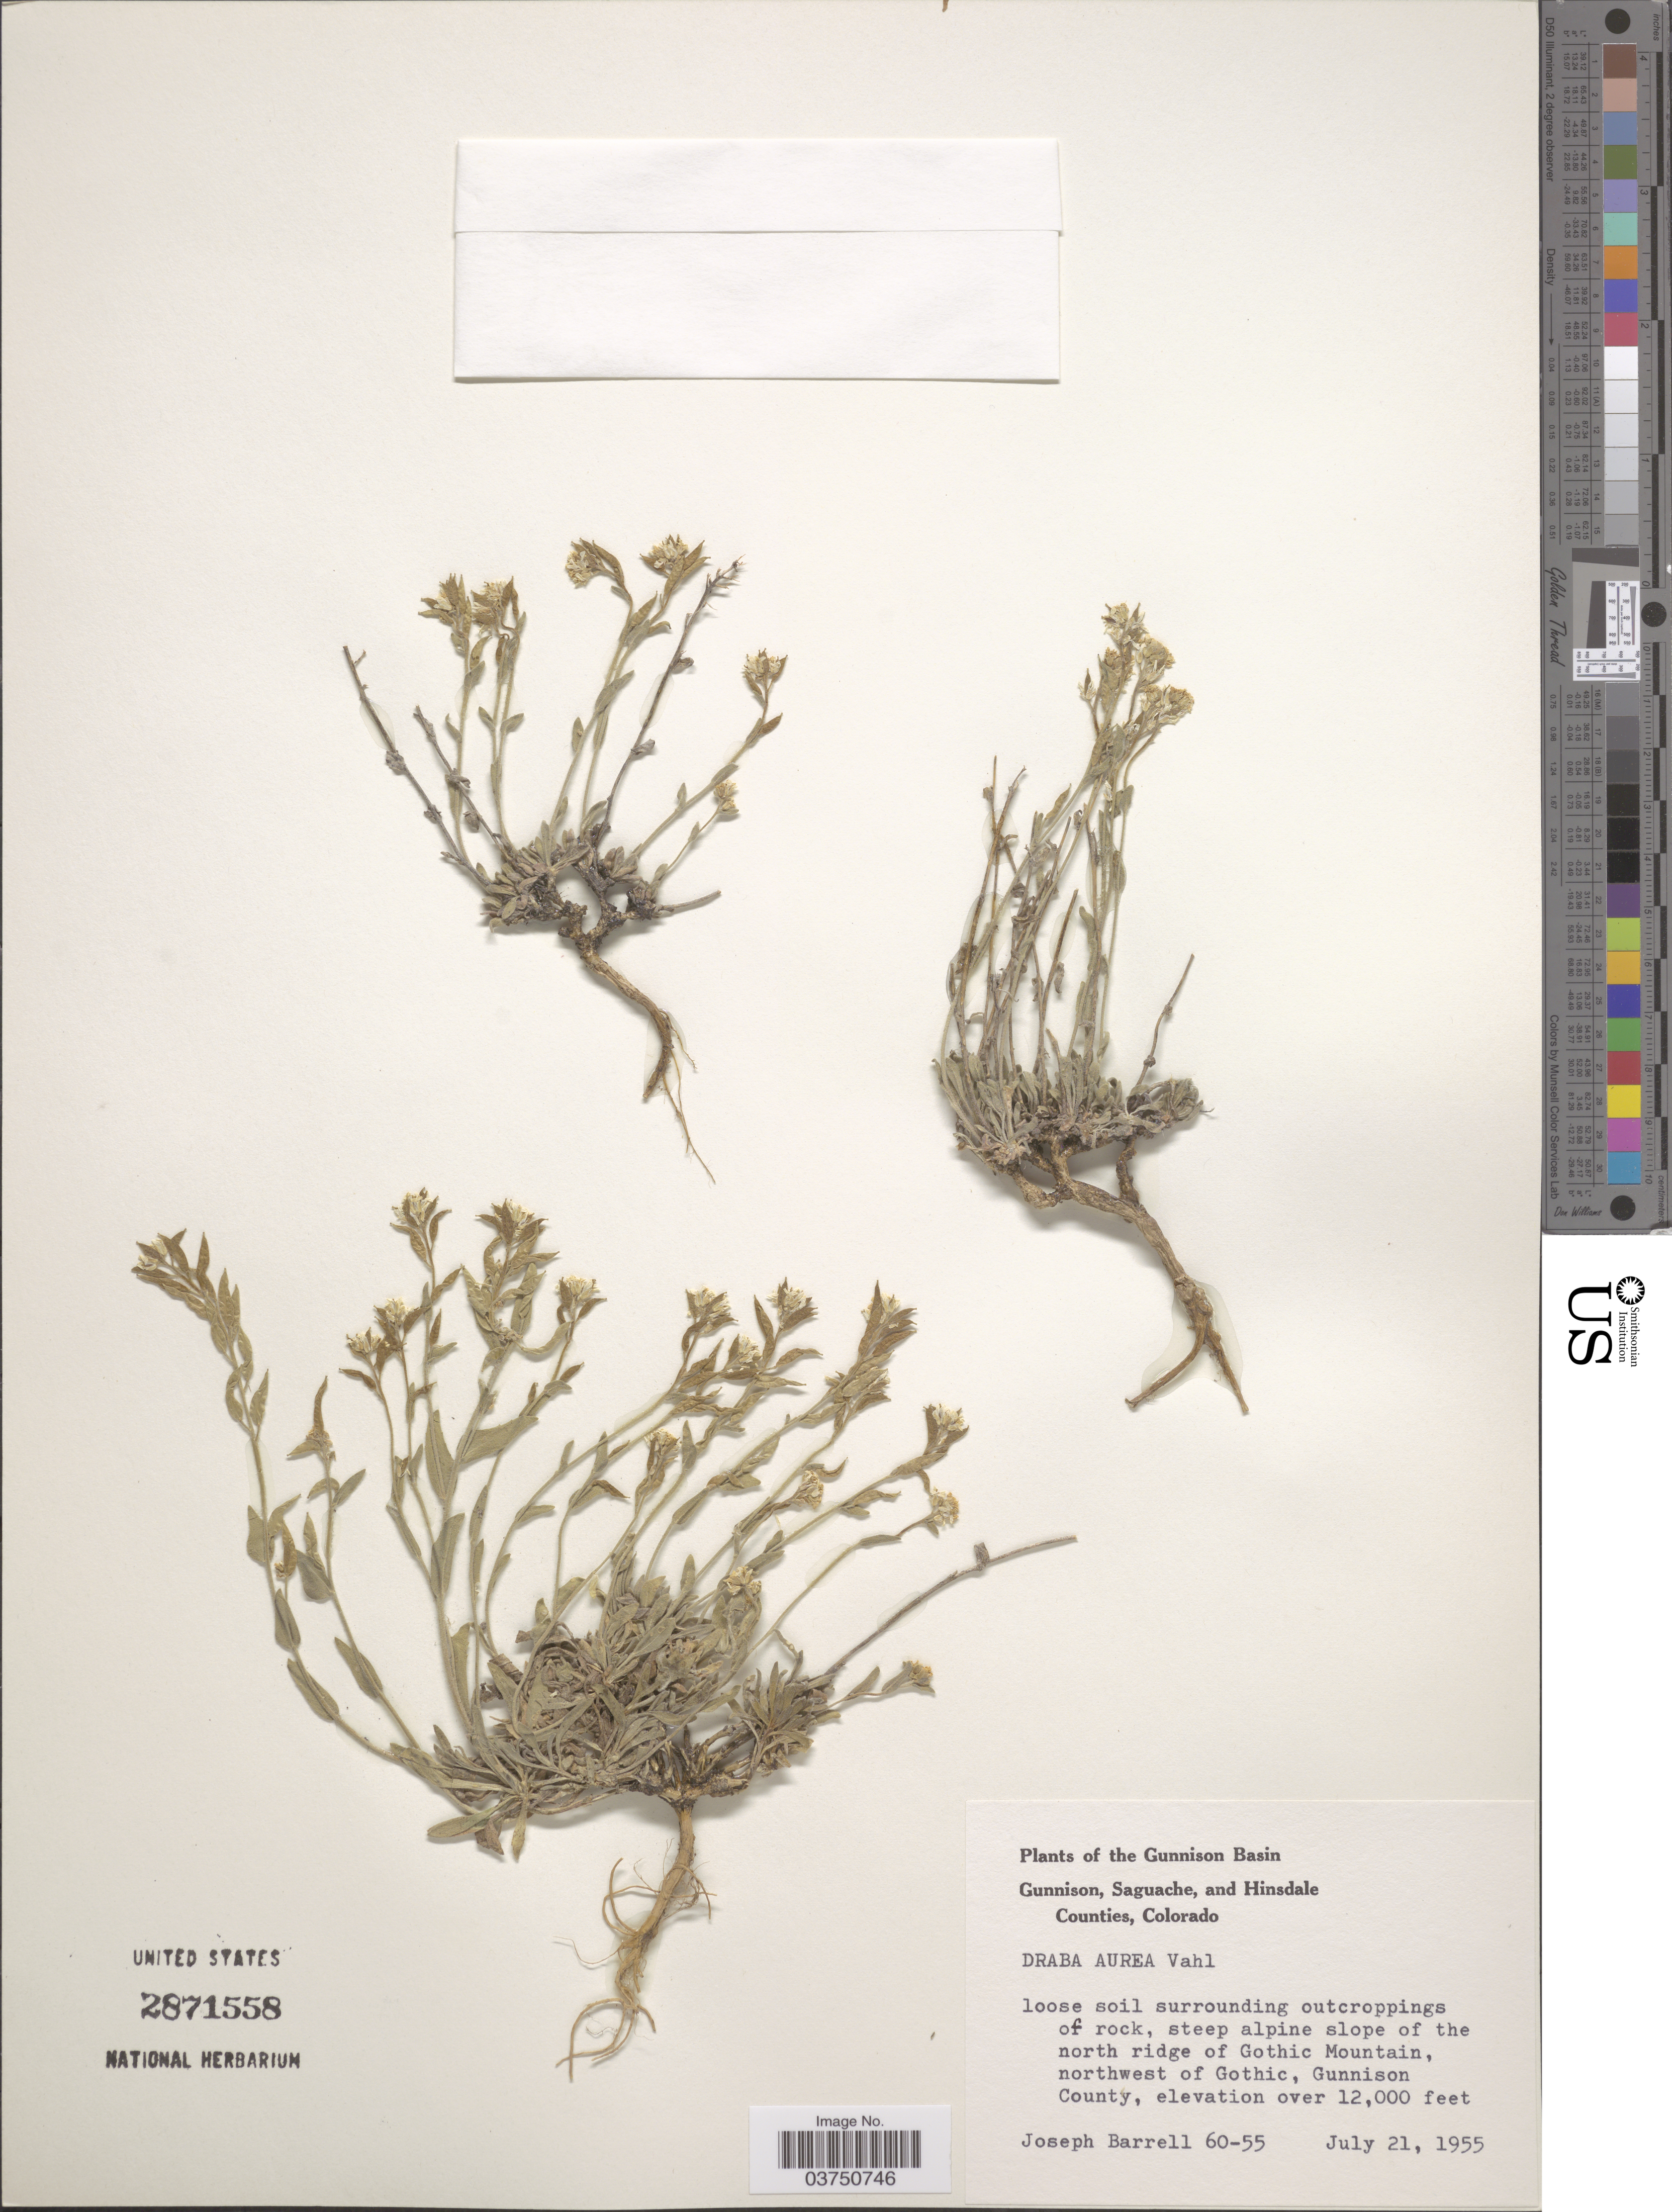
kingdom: Plantae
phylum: Tracheophyta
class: Magnoliopsida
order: Brassicales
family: Brassicaceae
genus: Draba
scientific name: Draba aurea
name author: Vahl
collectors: J. Barrell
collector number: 60-55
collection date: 1955-07-21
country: United States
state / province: Colorado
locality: Gunnison Basin. Steep alpine slope of the north ridge of Gothic Mountain, northwest of Gothic, Gunnison County.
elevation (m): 3658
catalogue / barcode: US 2871558